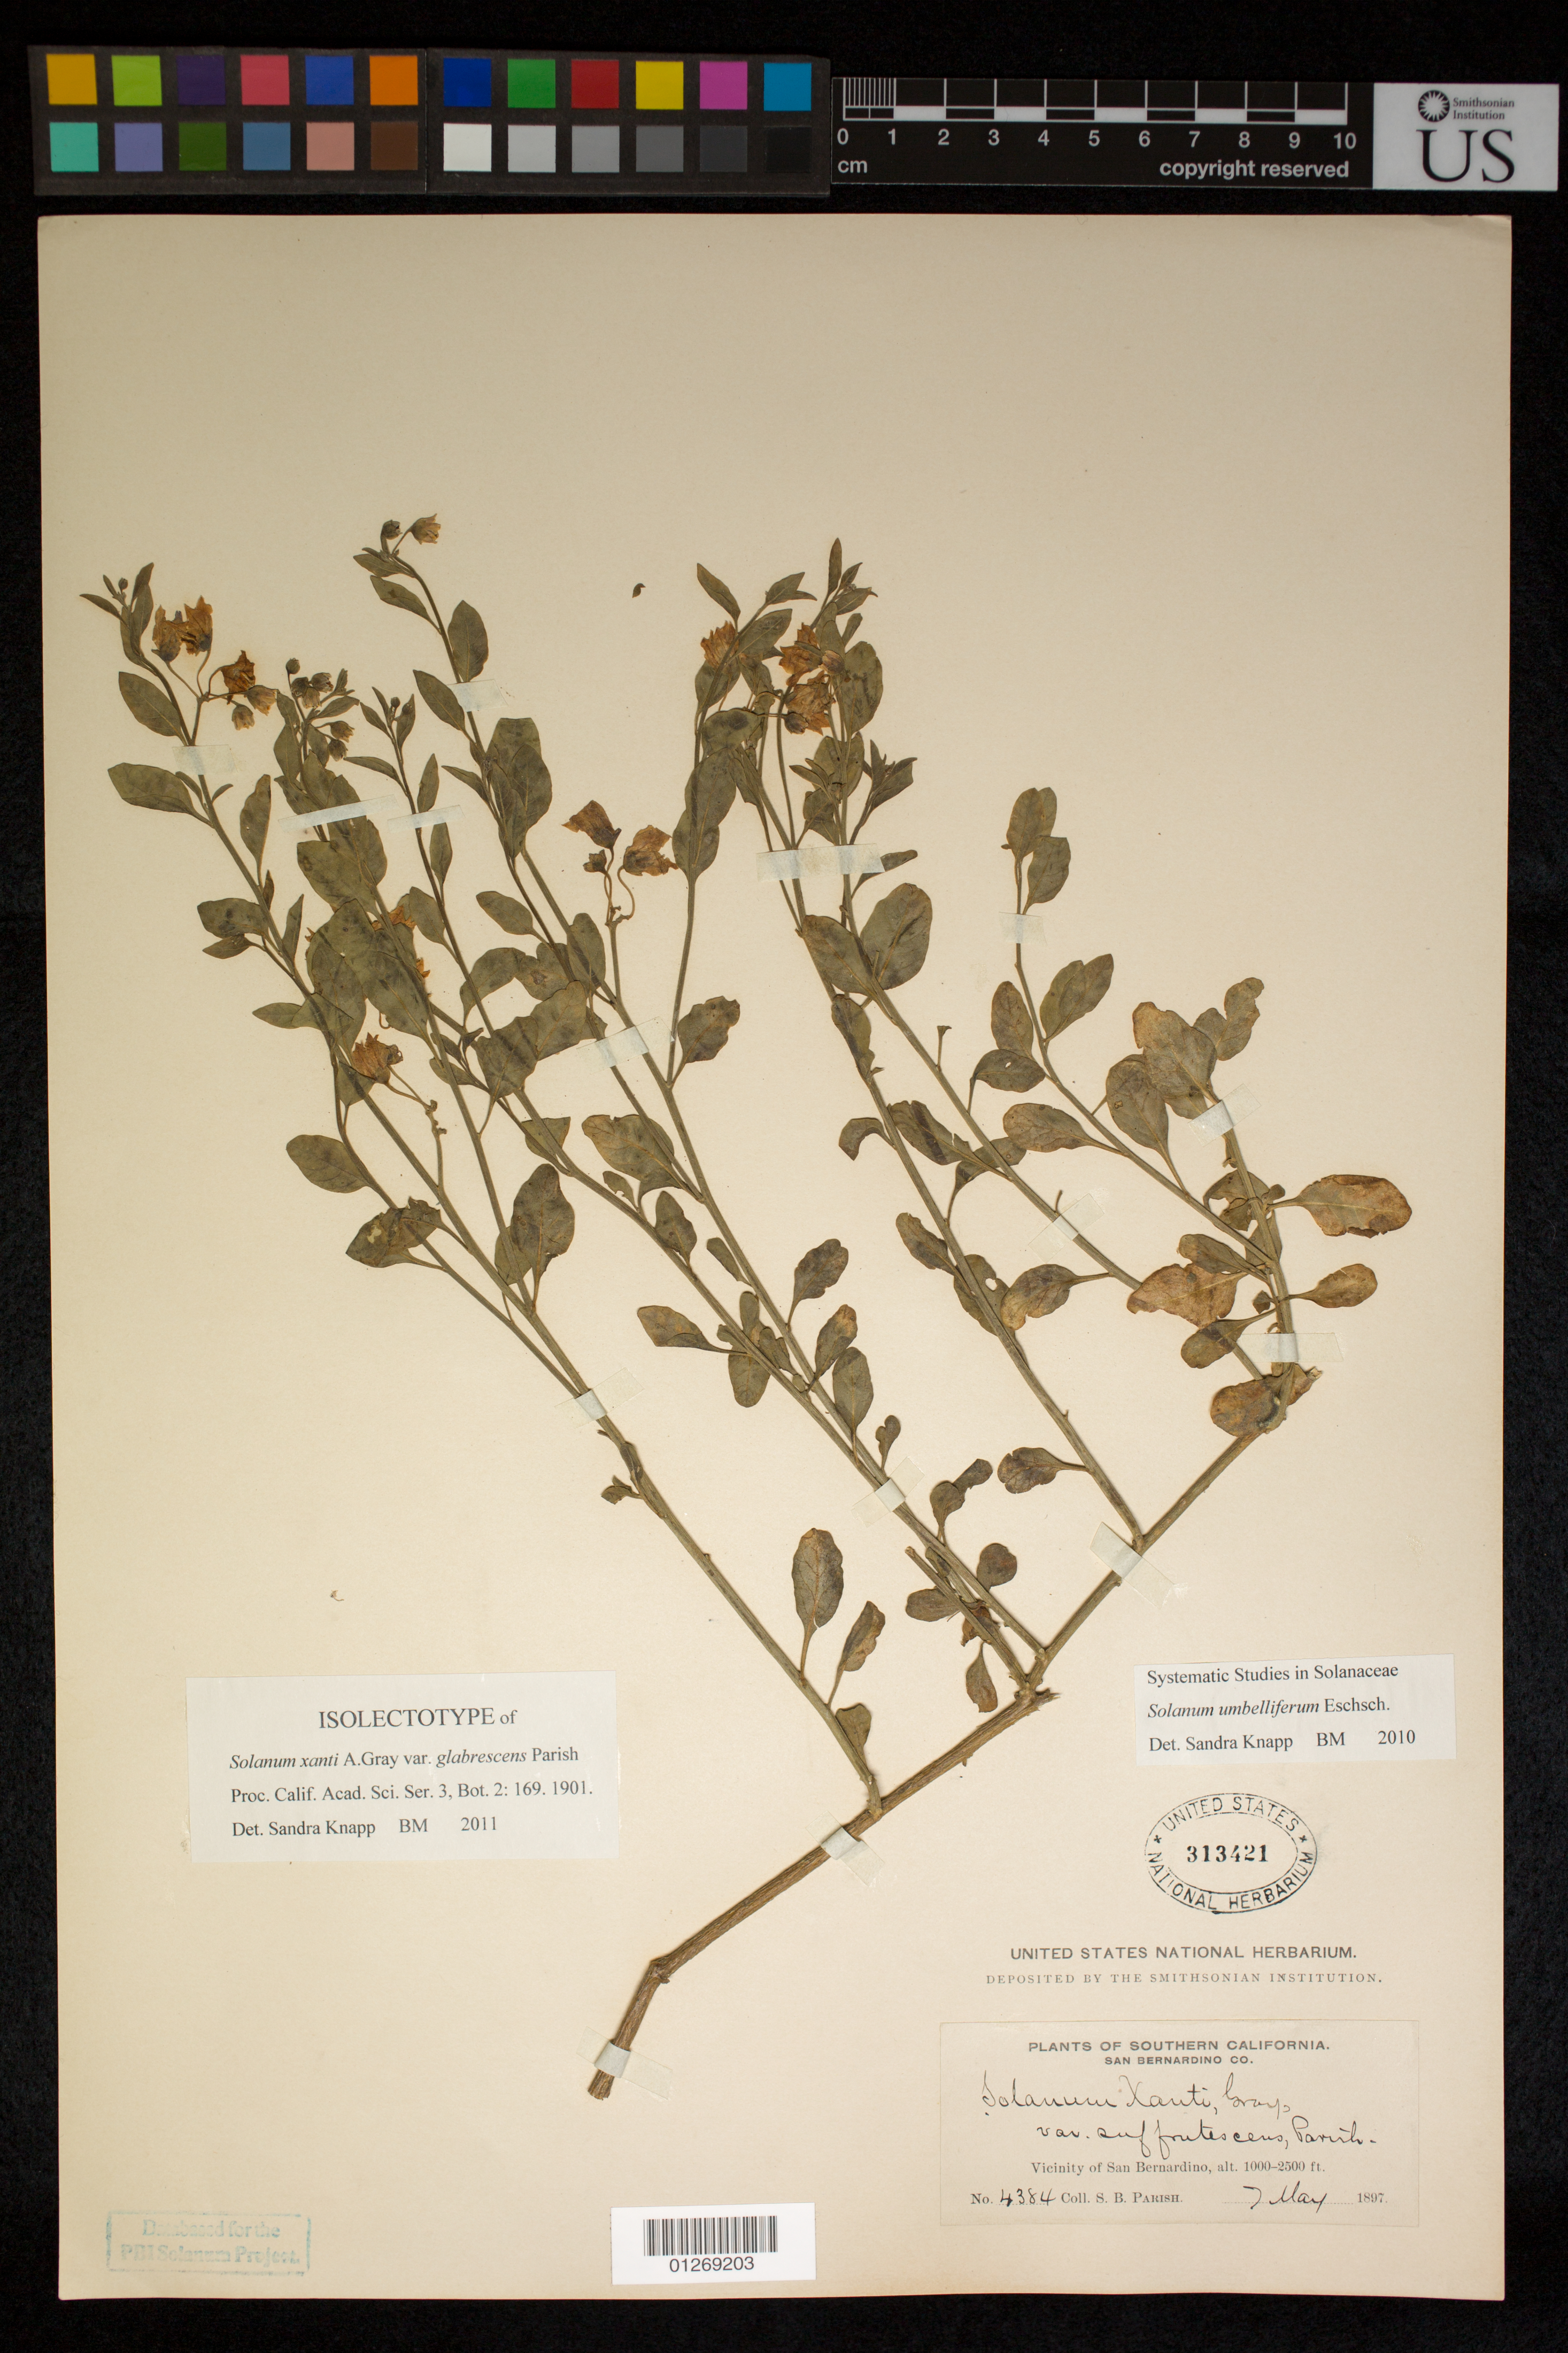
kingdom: Plantae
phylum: Tracheophyta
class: Magnoliopsida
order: Solanales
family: Solanaceae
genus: Solanum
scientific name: Solanum xanti var. glabrescens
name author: Parish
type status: Isolectotype; Type Collection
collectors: S. B. Parish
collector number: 4384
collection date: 1897-05-07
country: United States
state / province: California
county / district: San Bernardino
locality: San Bernardino Co. Vicinity of San Bernardino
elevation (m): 305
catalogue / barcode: US 313421